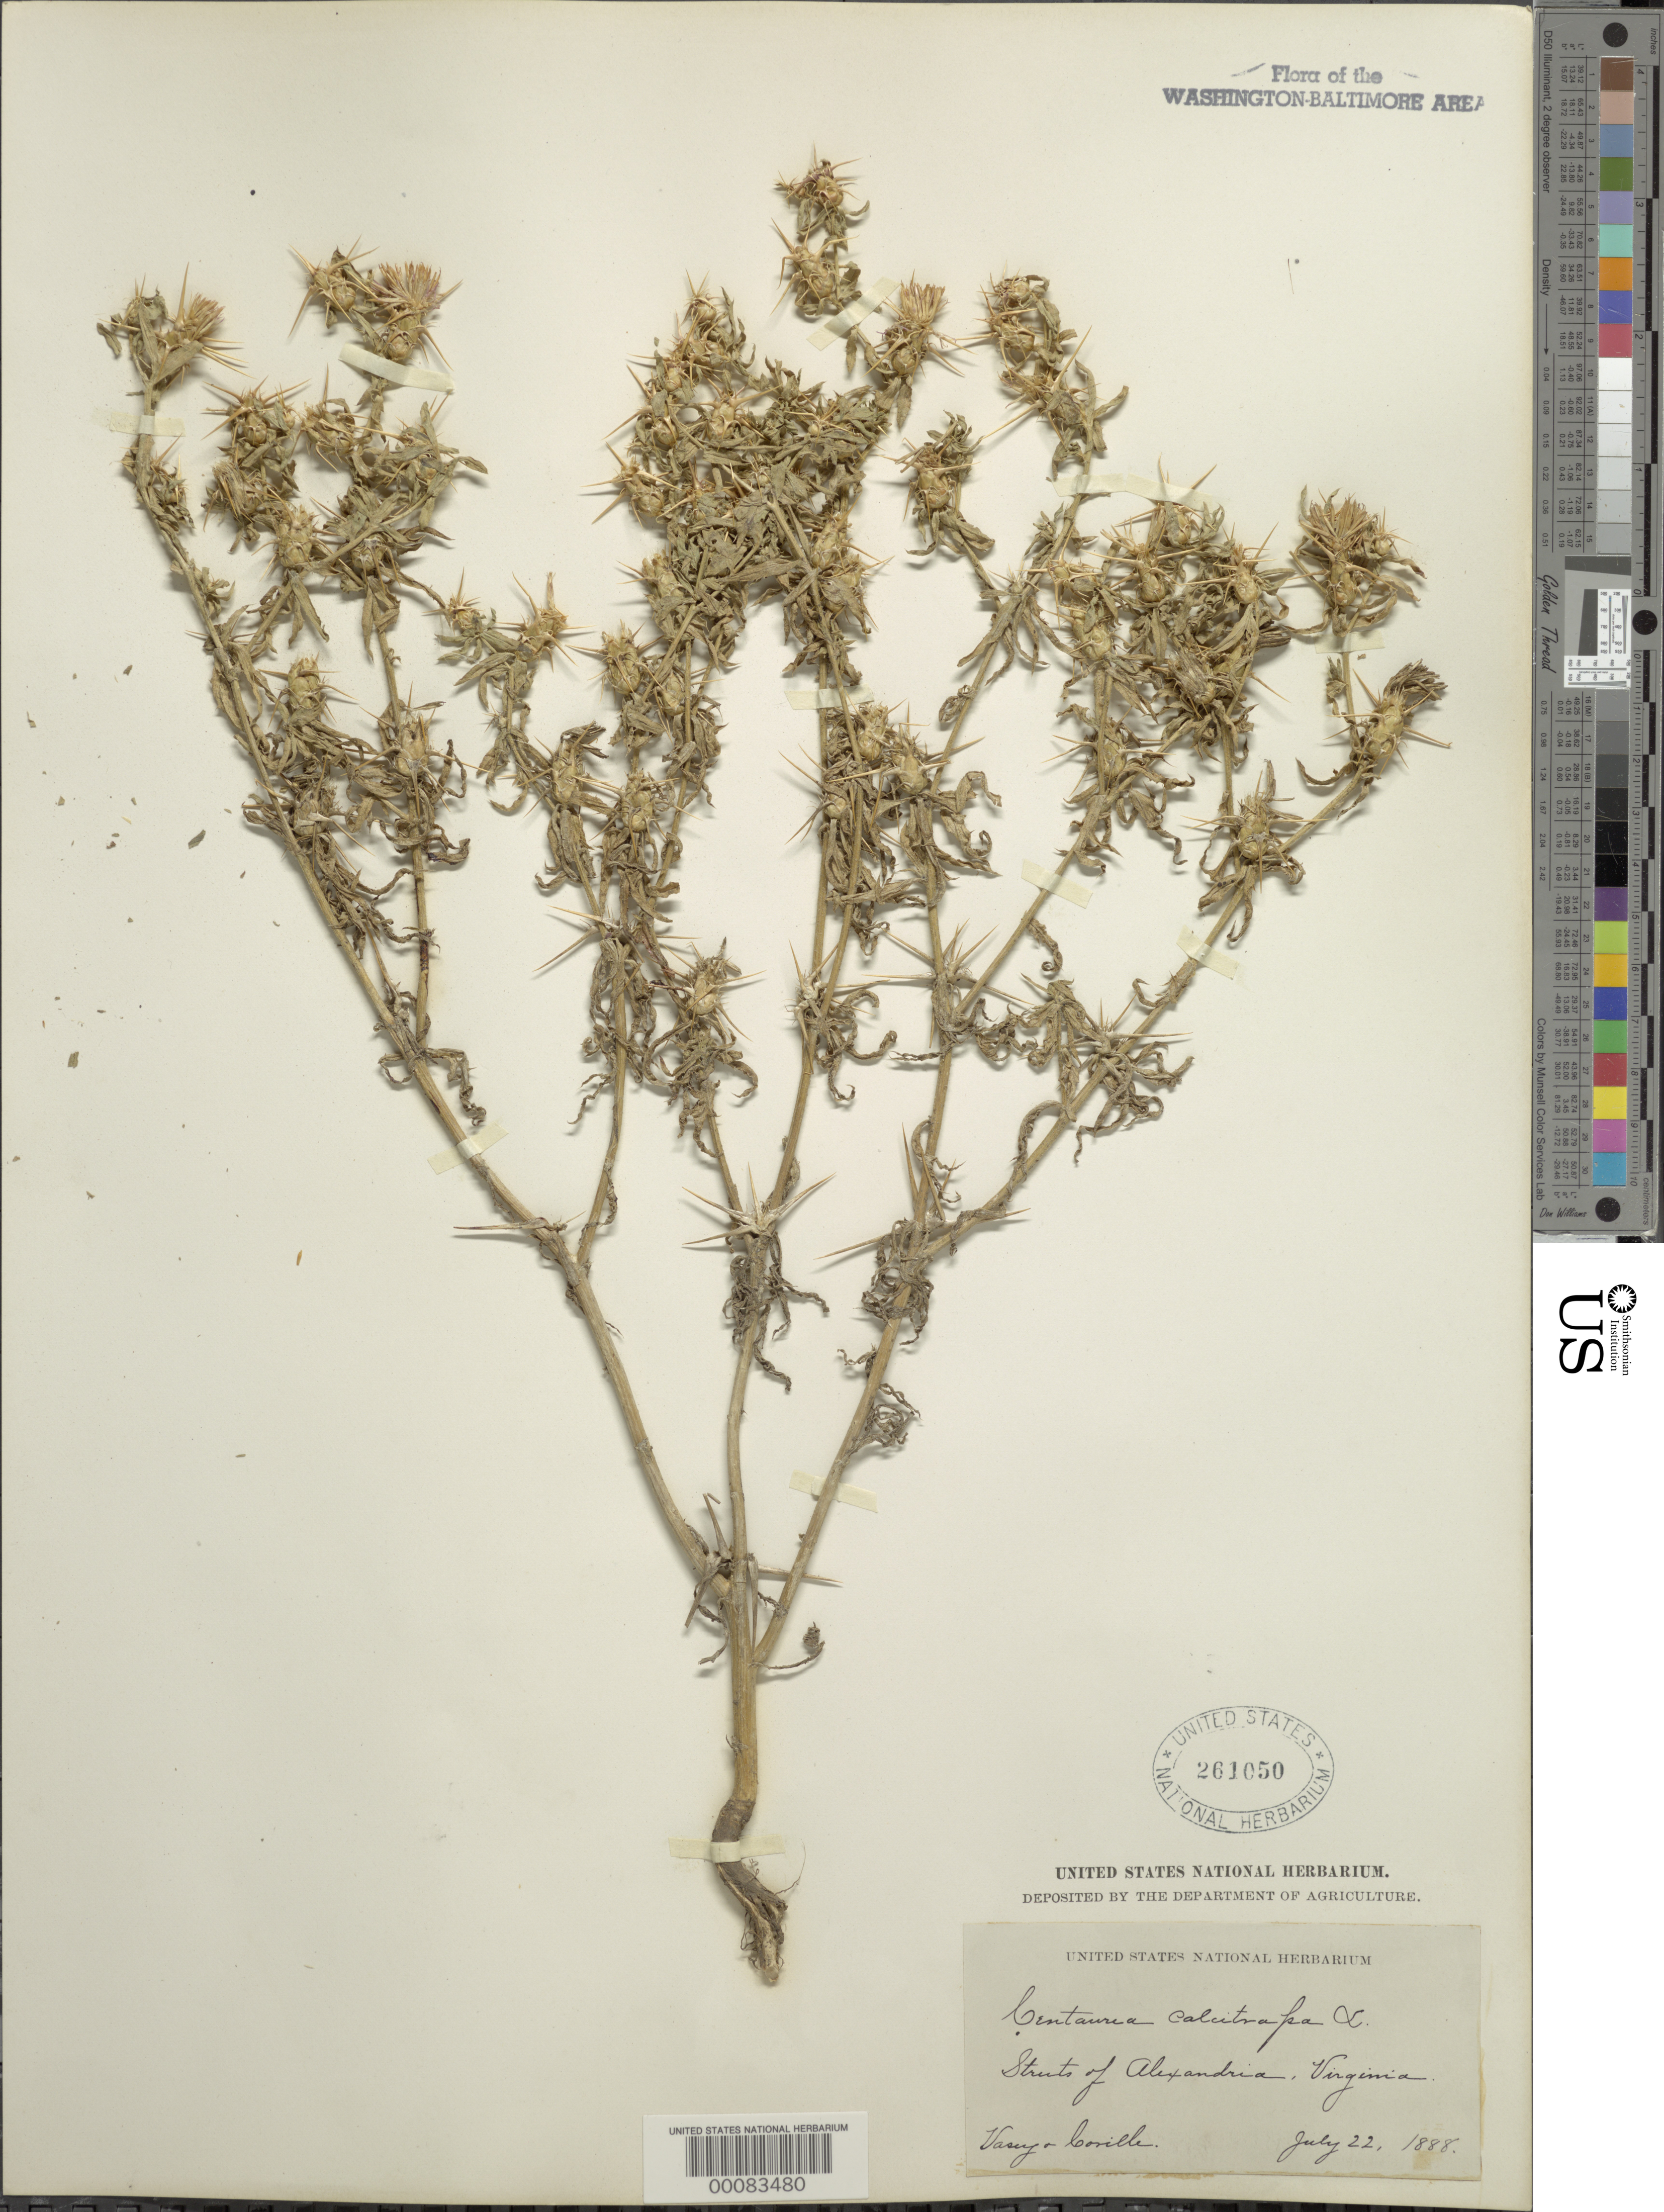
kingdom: Plantae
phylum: Tracheophyta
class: Magnoliopsida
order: Asterales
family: Asteraceae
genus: Centaurea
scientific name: Centaurea calcitrapa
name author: L.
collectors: G. Vasey & F. V. Coville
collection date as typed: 22 Jul 1888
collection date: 1888-07-22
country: United States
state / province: Virginia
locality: Streets of Alexandria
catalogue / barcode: US 261050